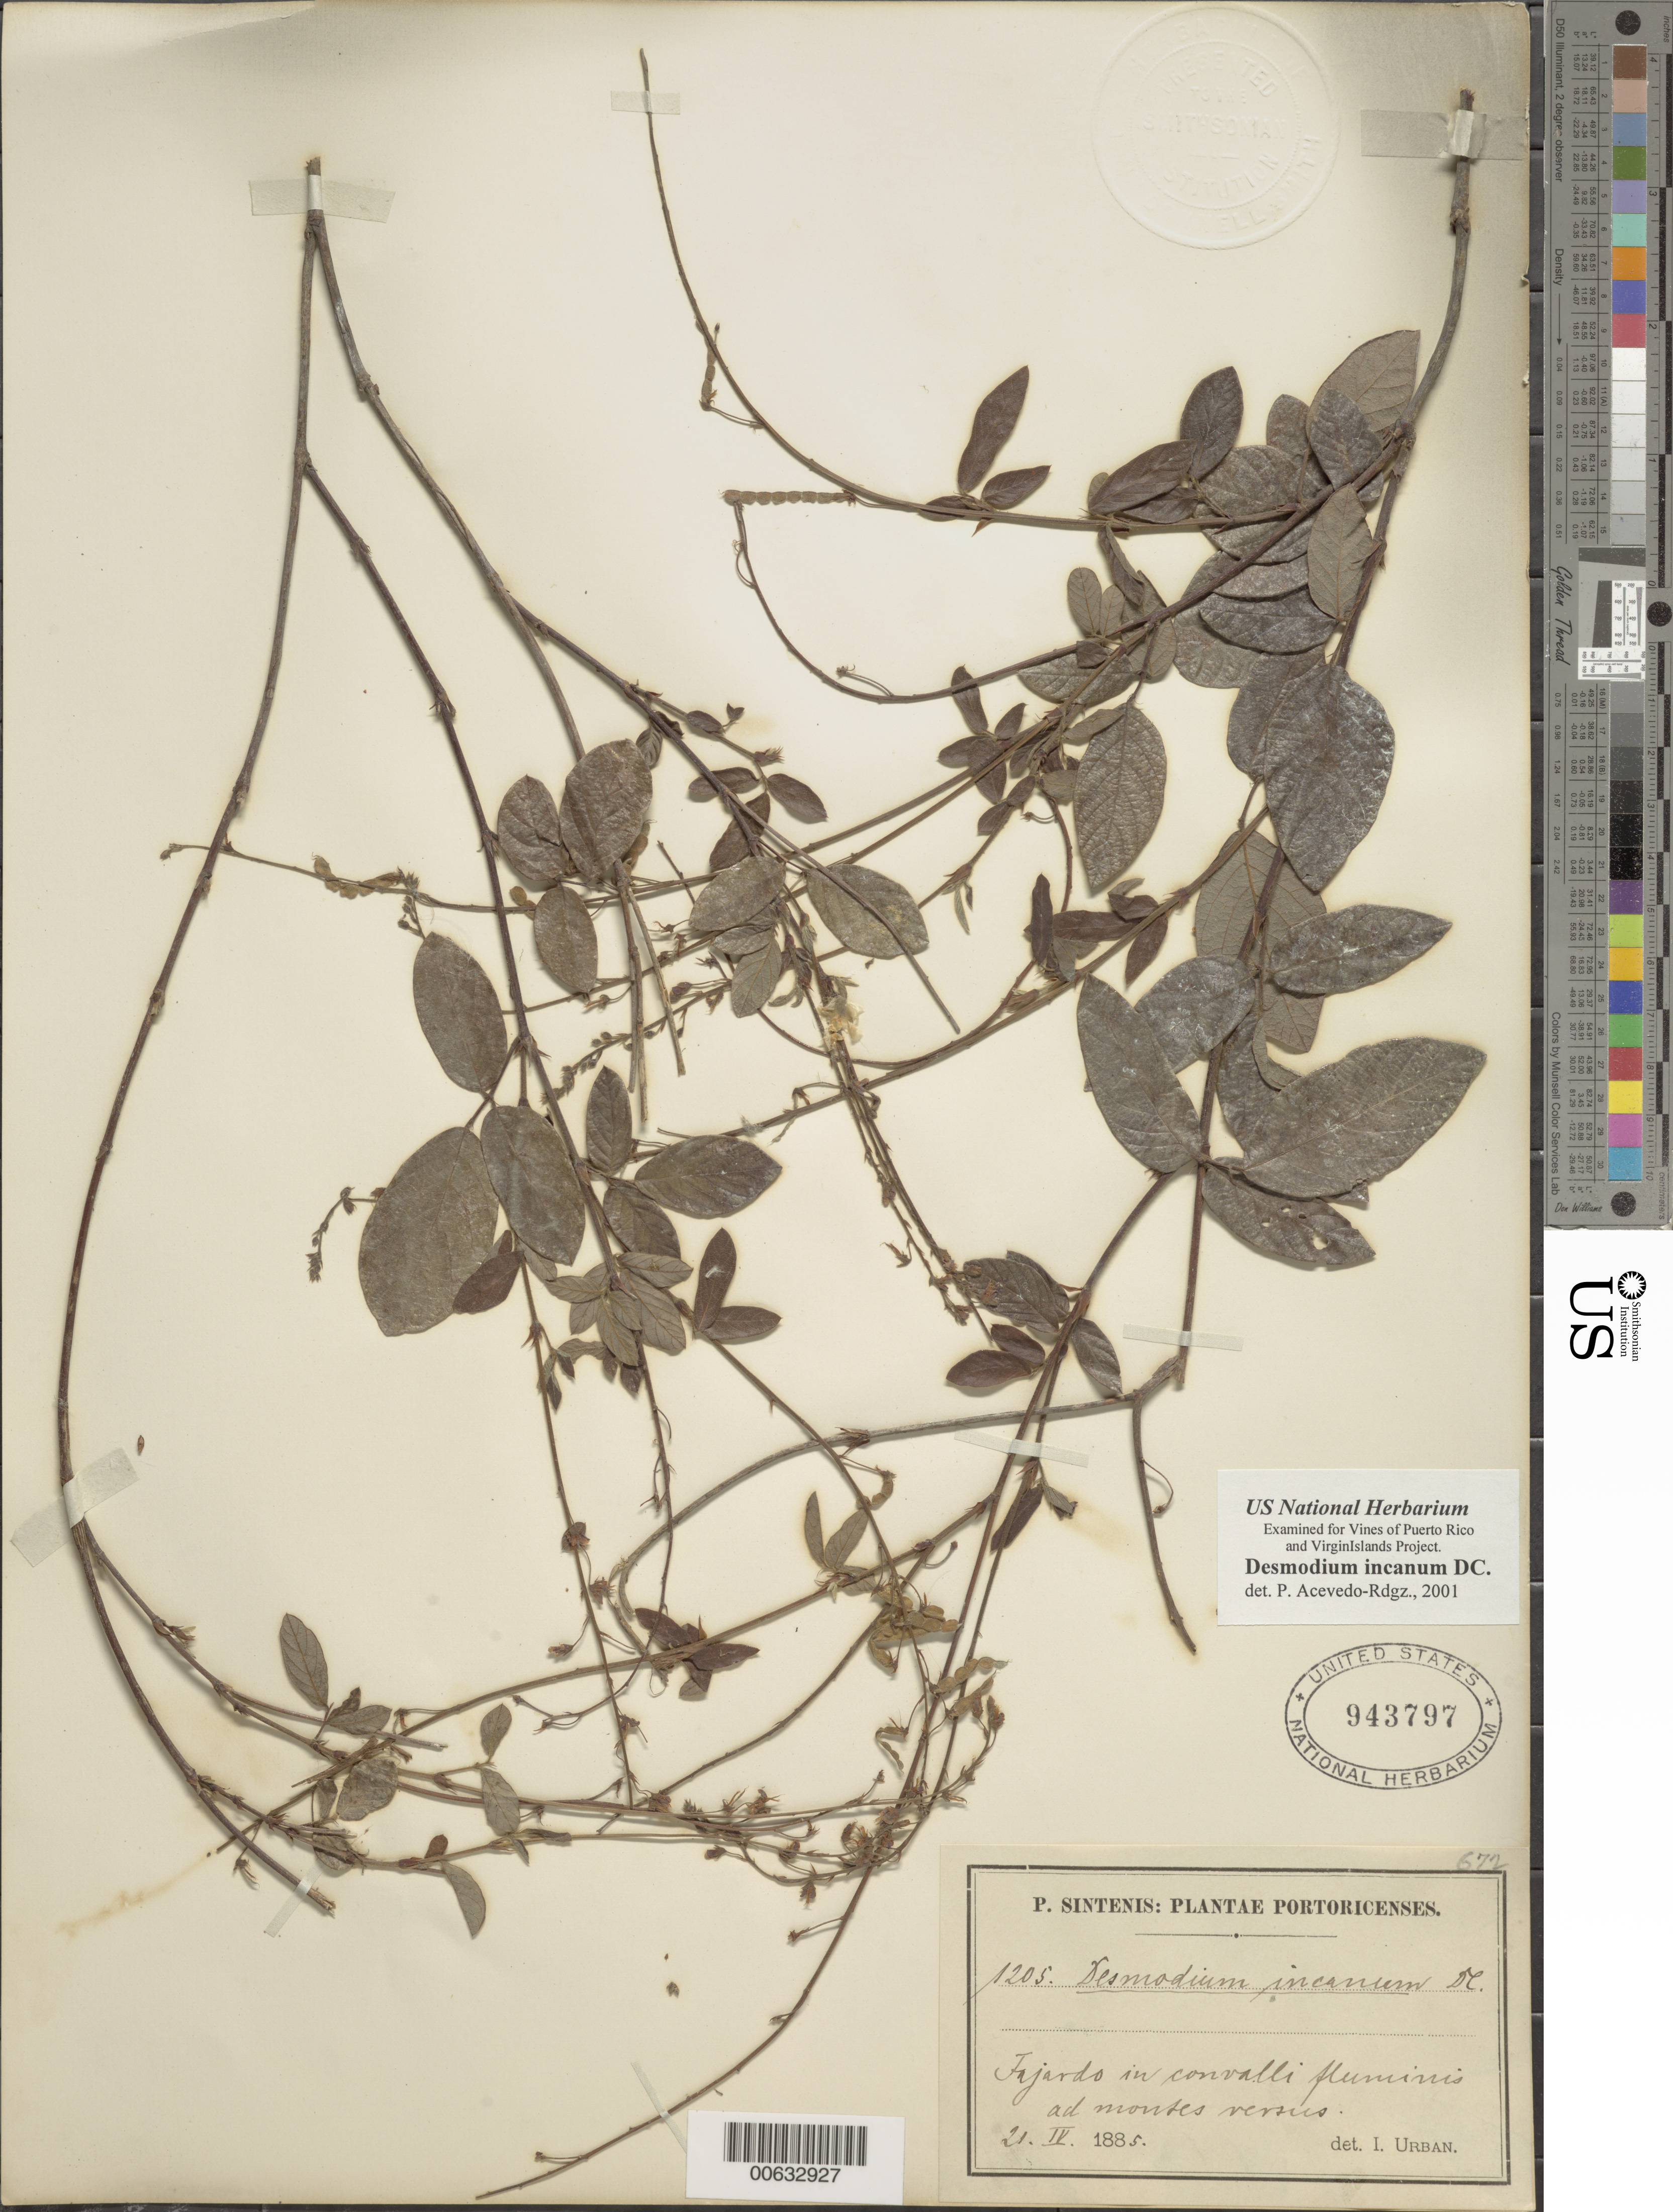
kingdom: Plantae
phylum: Tracheophyta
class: Magnoliopsida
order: Fabales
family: Fabaceae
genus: Desmodium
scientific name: Desmodium incanum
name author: (Sw.) DC.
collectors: P. Sintenis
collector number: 1205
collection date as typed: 21 Apr 1885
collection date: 1885-04-21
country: Puerto Rico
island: Greater Antilles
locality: Fajardo, in convalli fluminis ad montes versus.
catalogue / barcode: US 943797